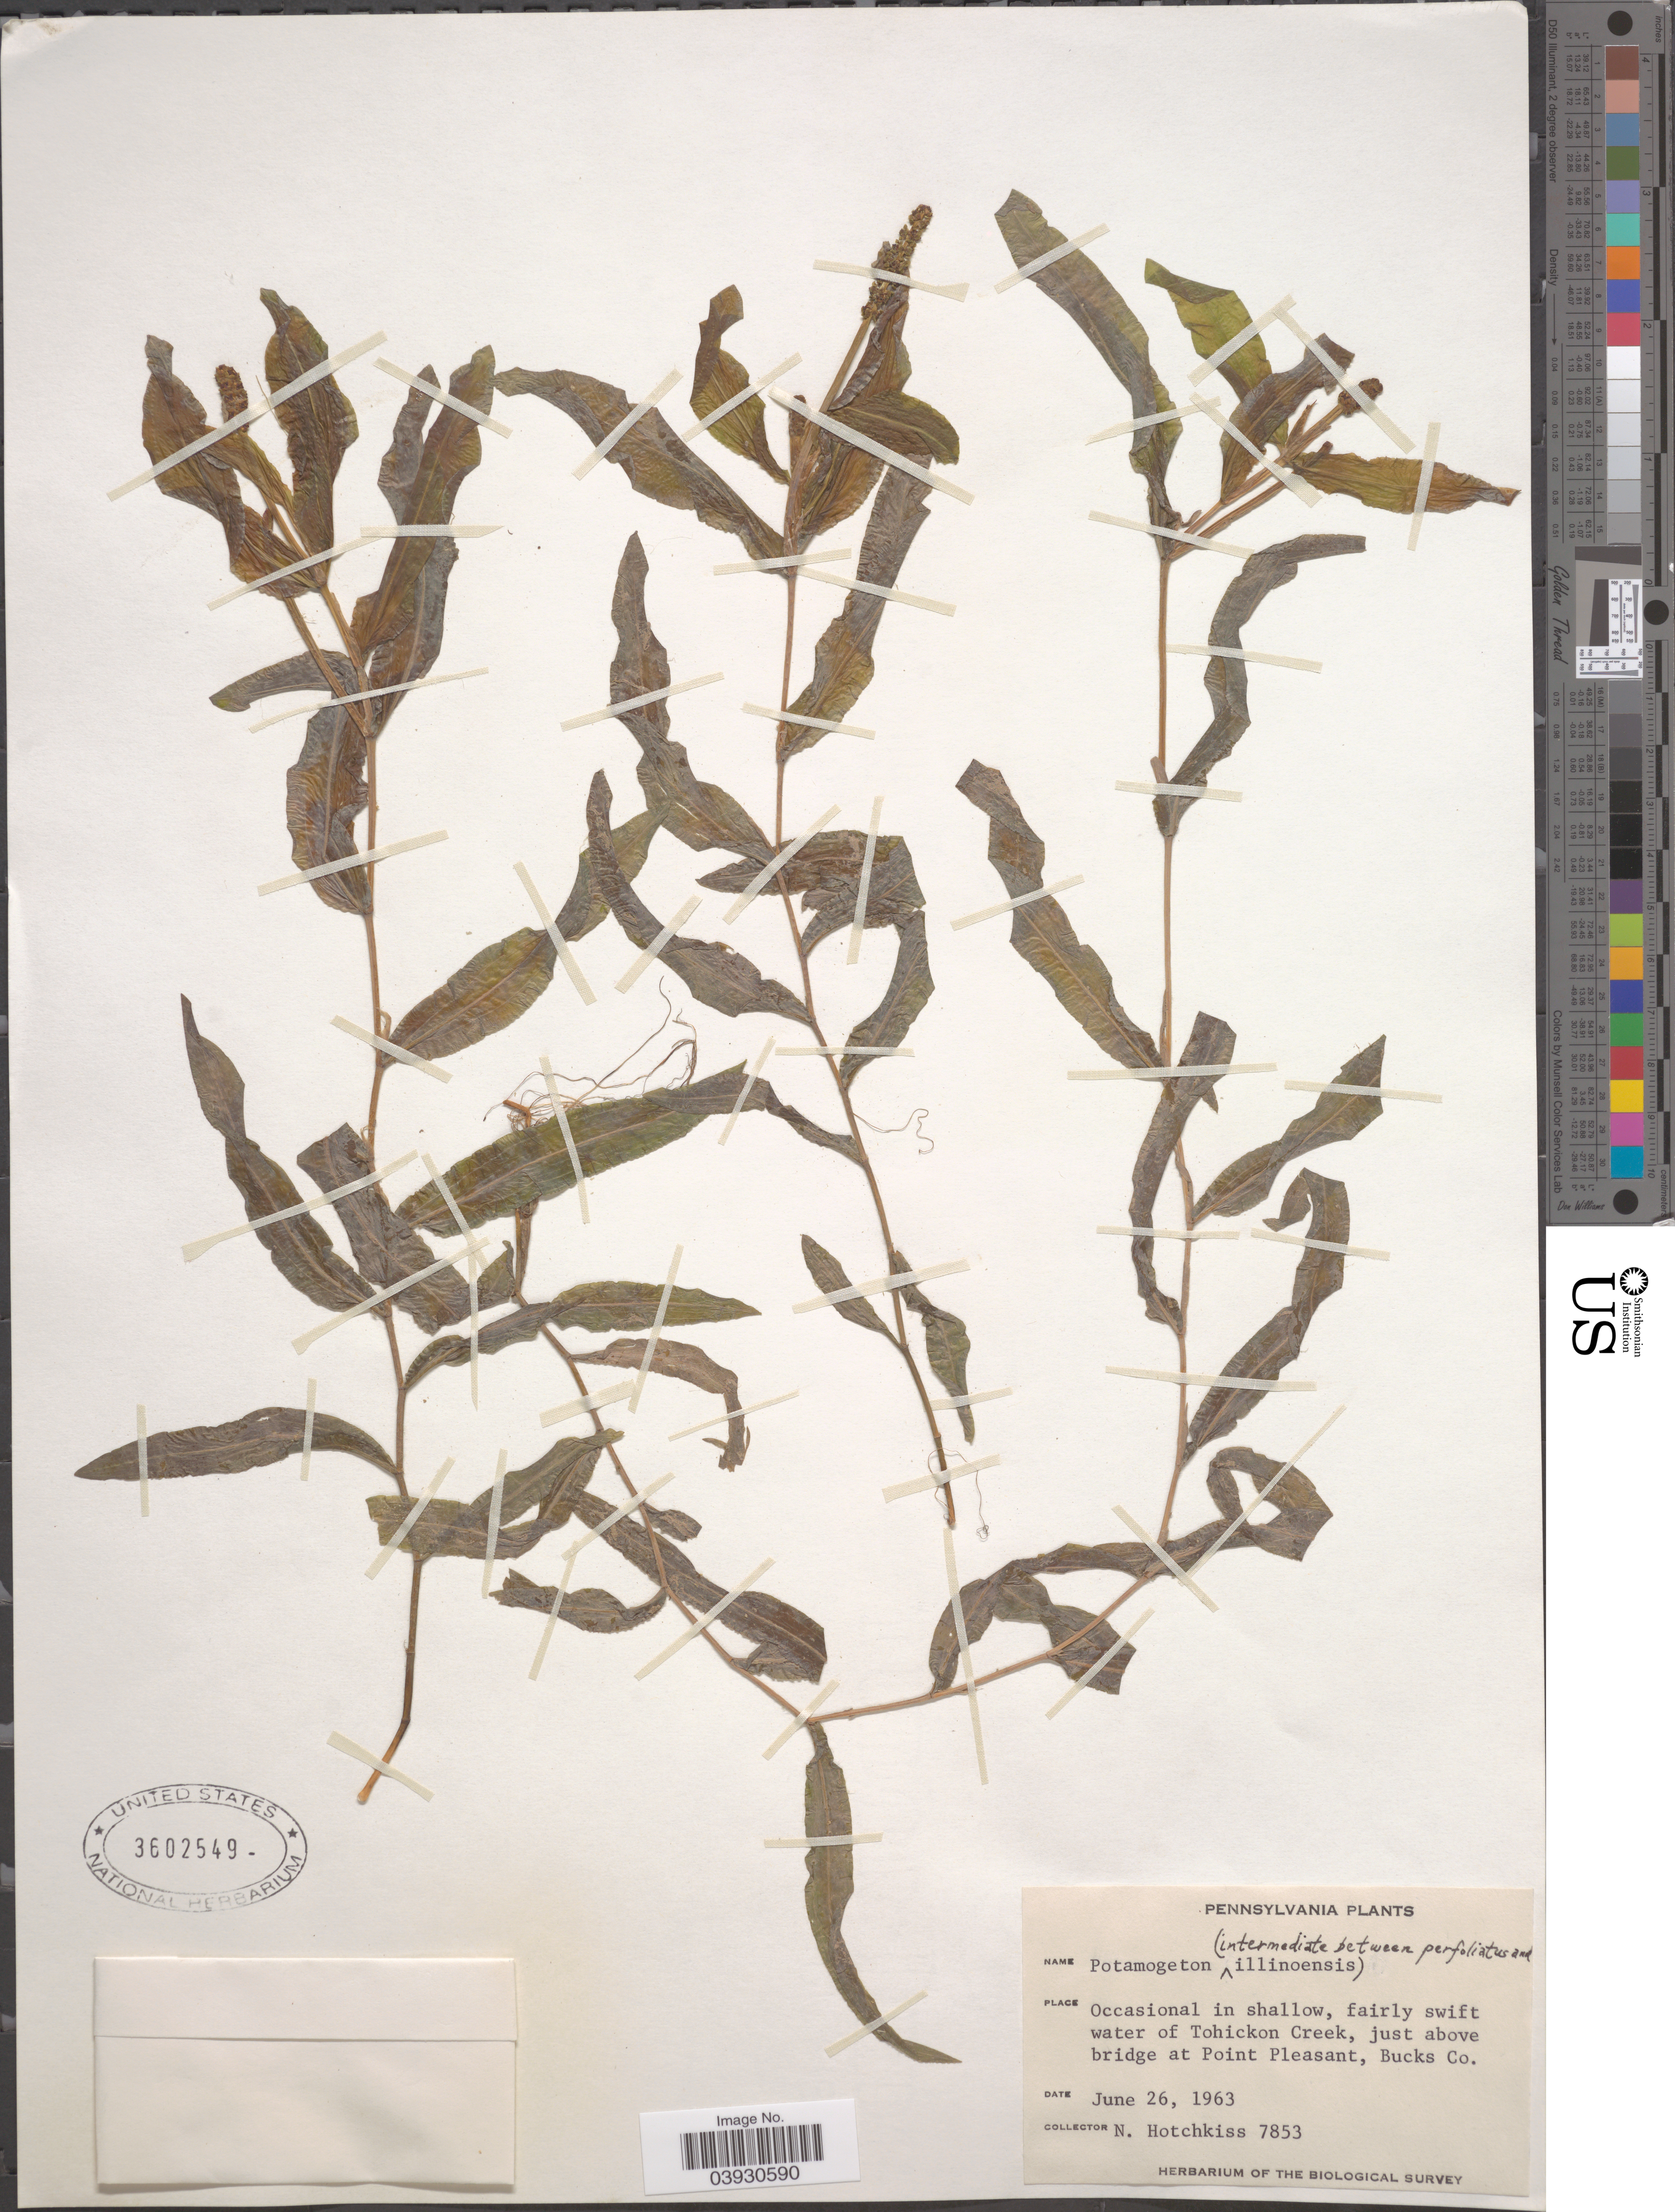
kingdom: Plantae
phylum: Tracheophyta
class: Liliopsida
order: Alismatales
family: Potamogetonaceae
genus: Potamogeton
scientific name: Potamogeton perfoliatus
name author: L.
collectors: N. Hotchkiss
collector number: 7853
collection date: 1963-06-26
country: United States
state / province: Pennsylvania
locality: In shallow, fairly swift water of Tohickon Creek, just above bridge at Point Pleasant, Bucks County.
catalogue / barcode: US 3602549